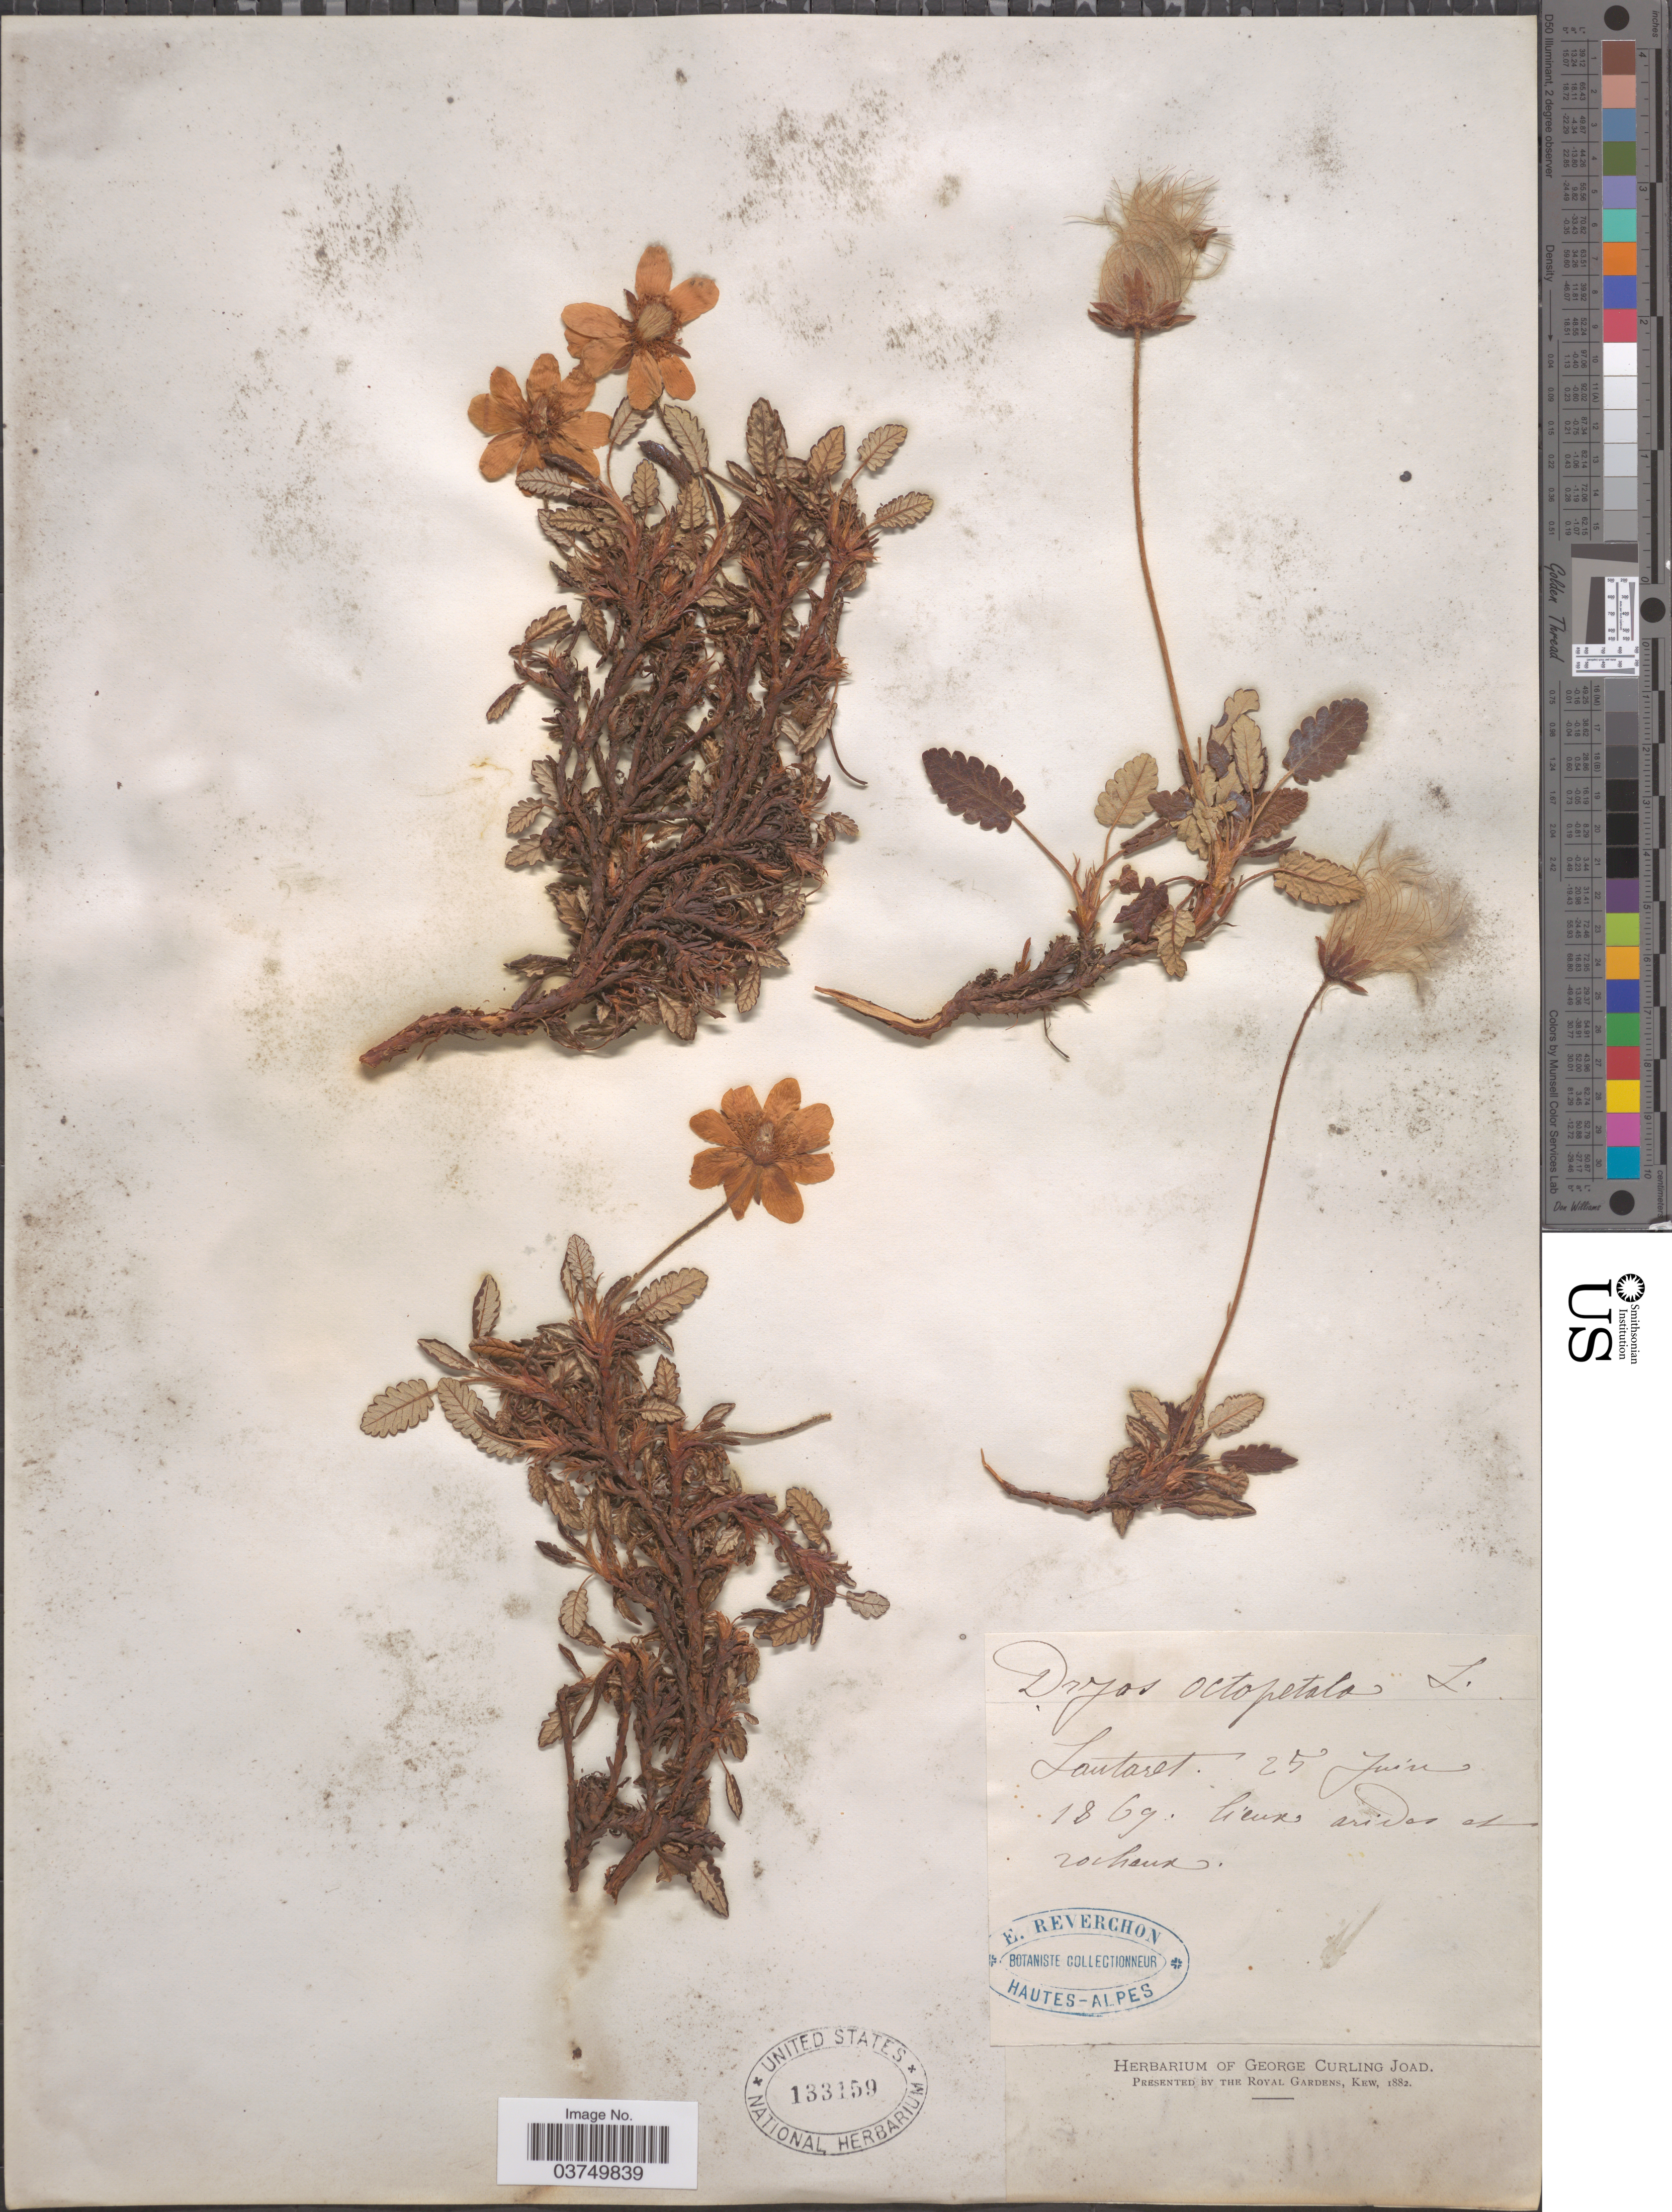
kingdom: Plantae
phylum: Tracheophyta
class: Magnoliopsida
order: Rosales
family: Rosaceae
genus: Dryas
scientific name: Dryas octopetala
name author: L.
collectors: E. Reverchon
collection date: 1869-06-25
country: France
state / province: Provence-Alpes-Côte d'Azur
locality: Lautaret, lieux arides et rocheux [Lautaret, dry rocky places]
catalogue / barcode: US 133159